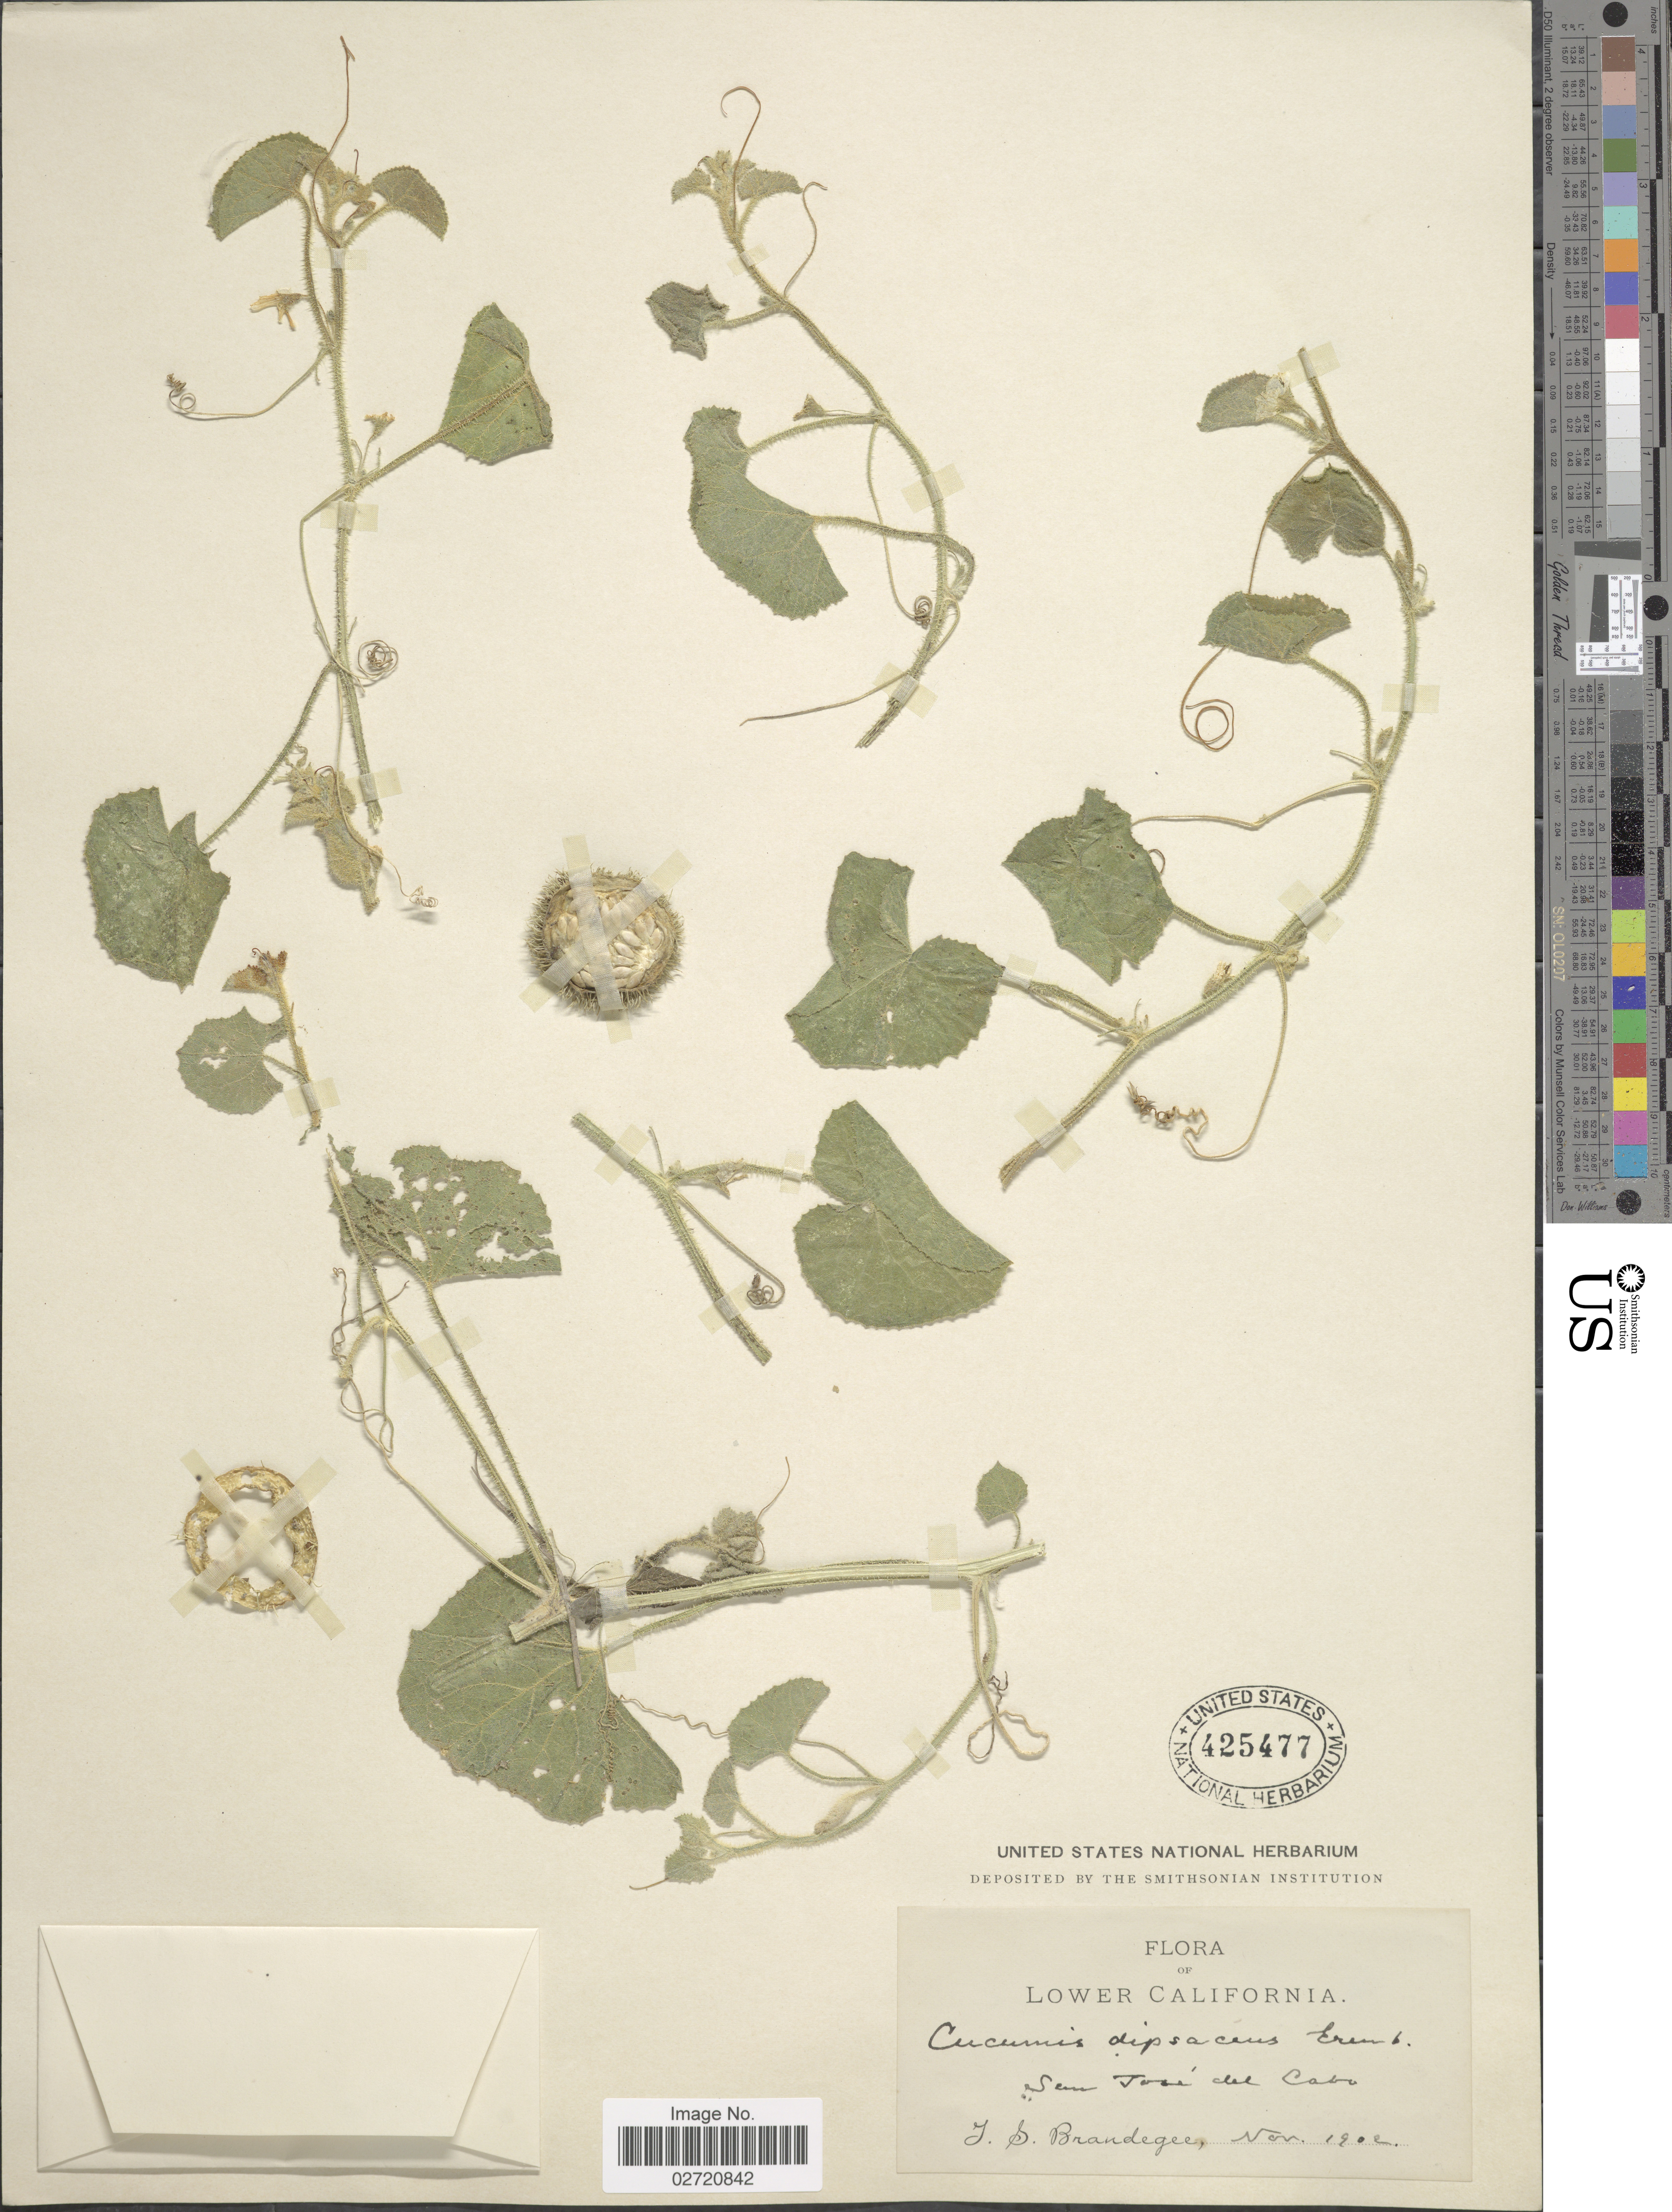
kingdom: Plantae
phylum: Tracheophyta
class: Magnoliopsida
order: Cucurbitales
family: Cucurbitaceae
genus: Cucumis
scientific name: Cucumis dipsaceus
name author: Ehrenb. ex Spach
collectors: T. S. Brandegee (herbarium)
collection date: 1902-11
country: Mexico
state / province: Baja California Sur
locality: Lower California. San Jose del Cabo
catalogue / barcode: US 425477